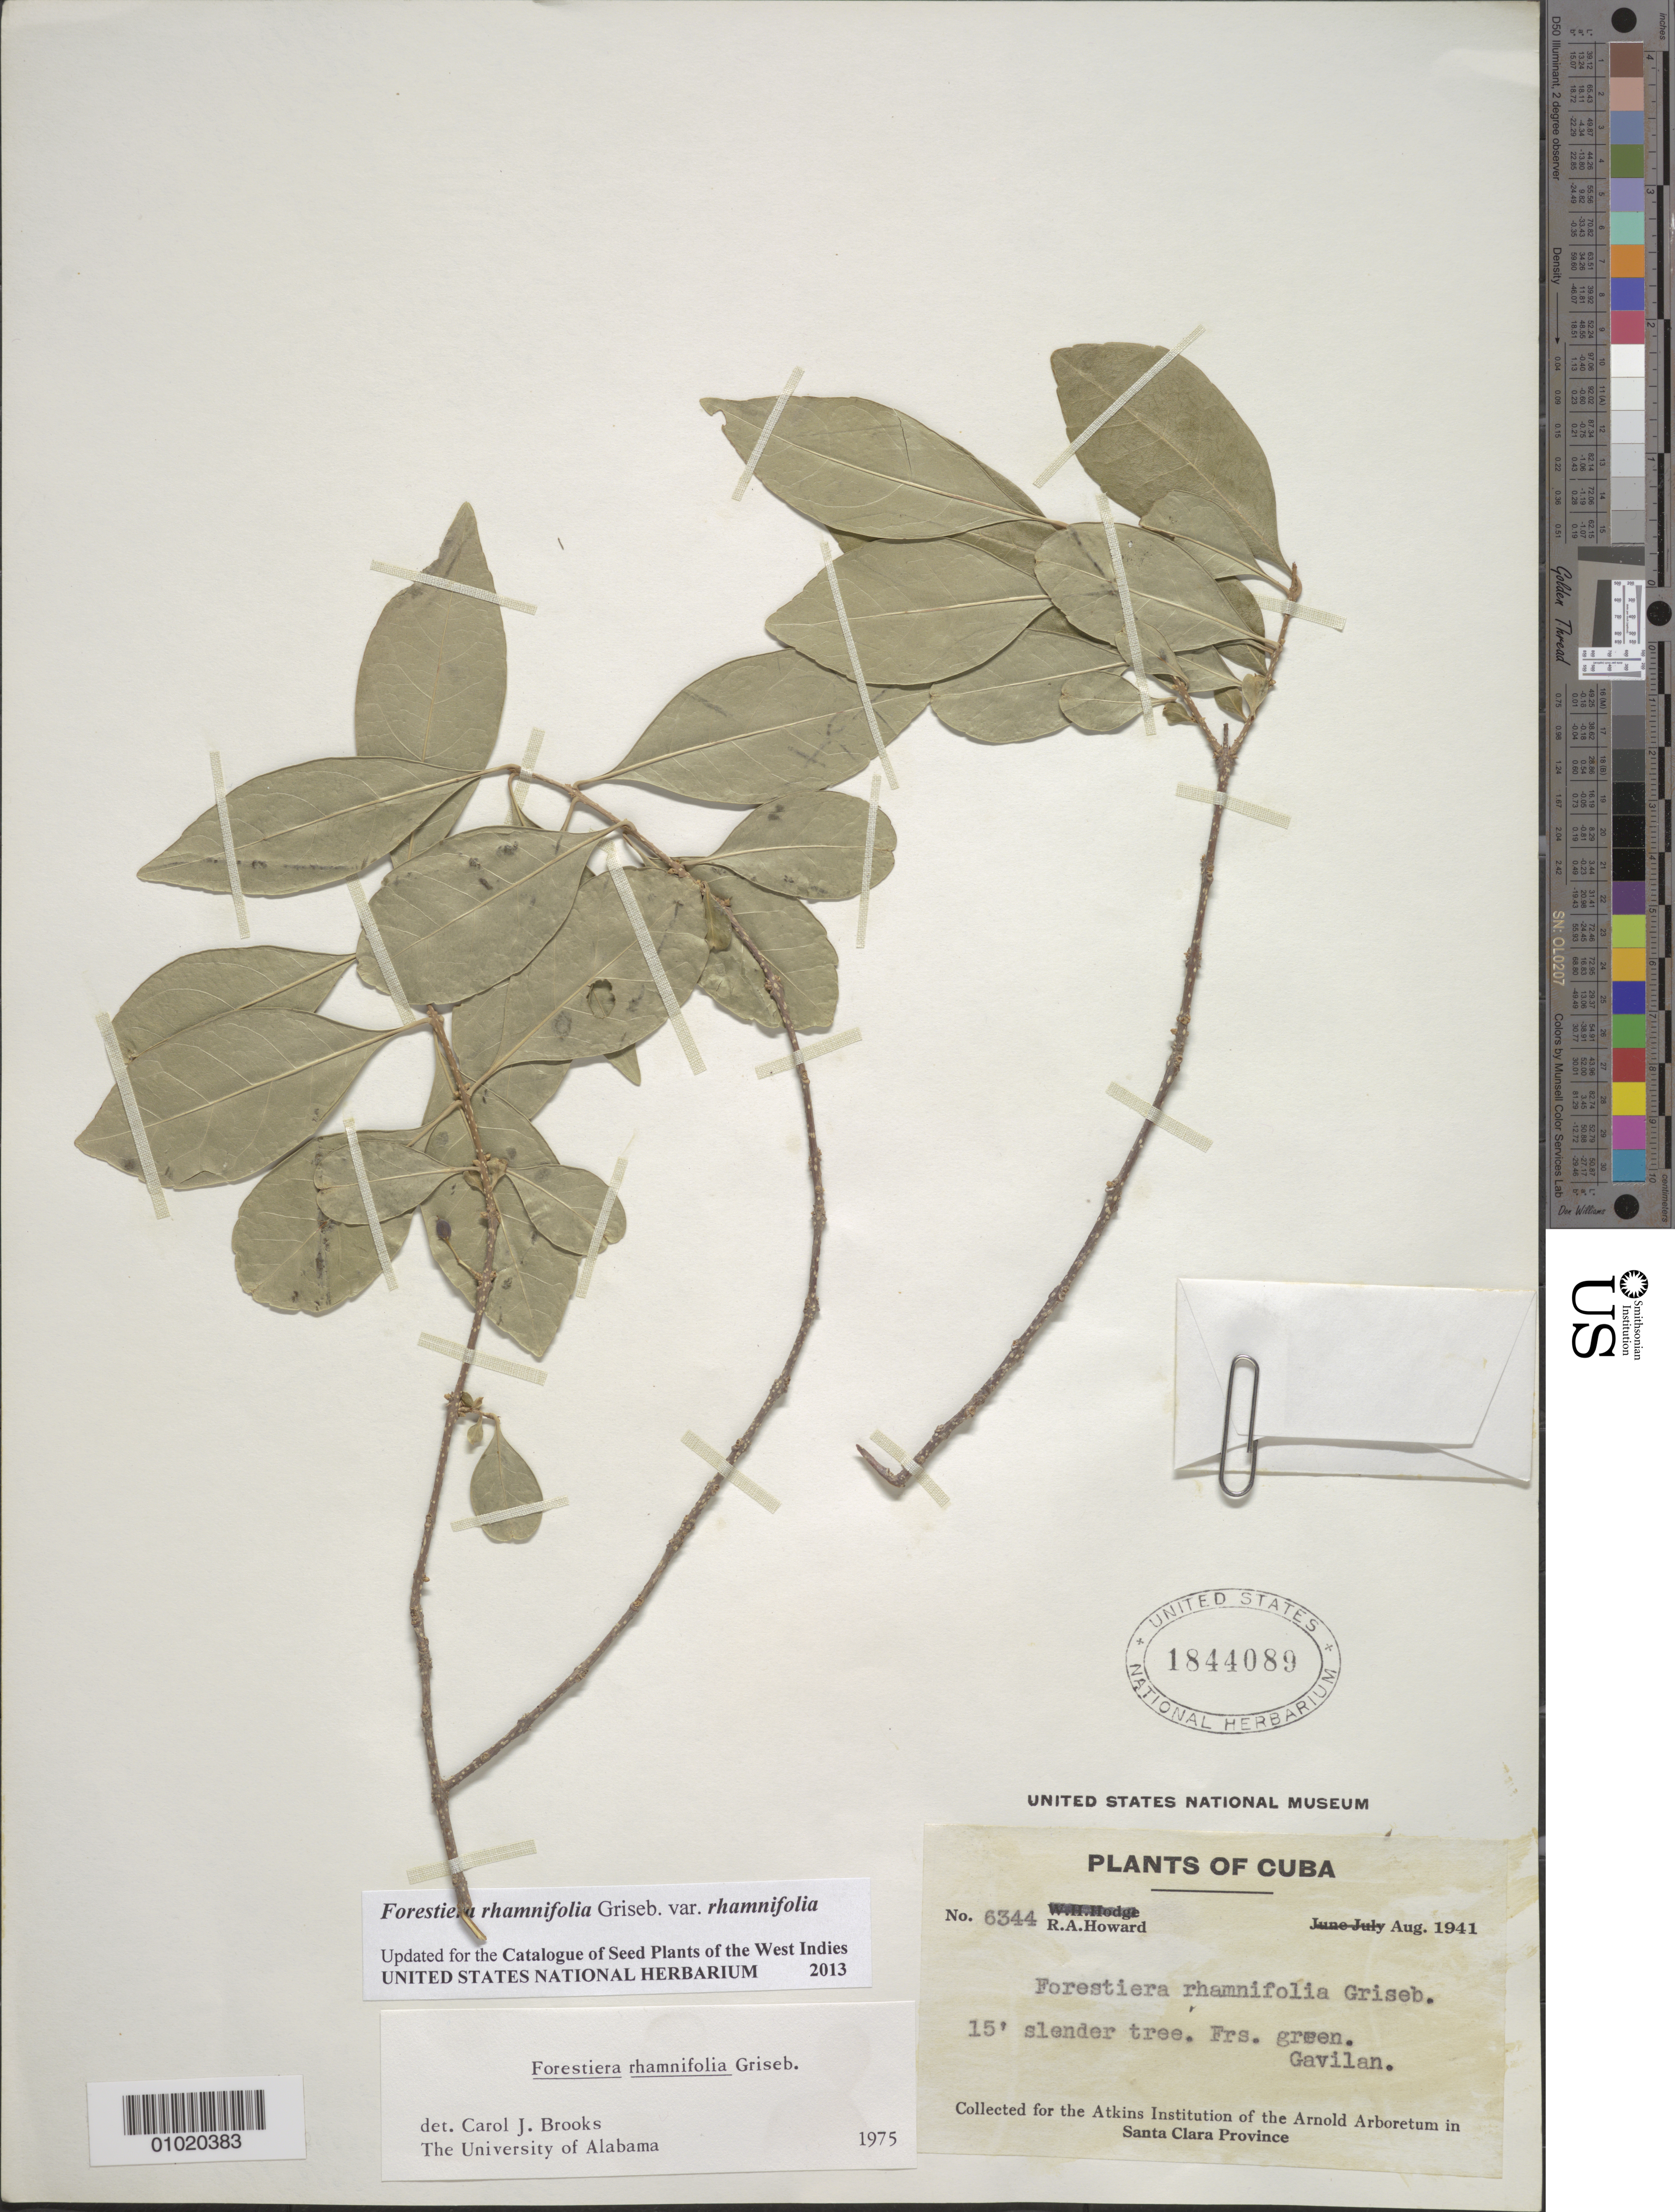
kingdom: Plantae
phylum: Tracheophyta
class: Magnoliopsida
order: Lamiales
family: Oleaceae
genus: Forestiera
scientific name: Forestiera rhamnifolia var. rhamnifolia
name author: Griseb.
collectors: R. A. Howard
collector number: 6344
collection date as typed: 01 Aug 1941 to 31 Aug 1941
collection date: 1941-08-01/1941-08-31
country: Cuba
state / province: Las Villas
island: Cuba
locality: Las Villas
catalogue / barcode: US 1844089